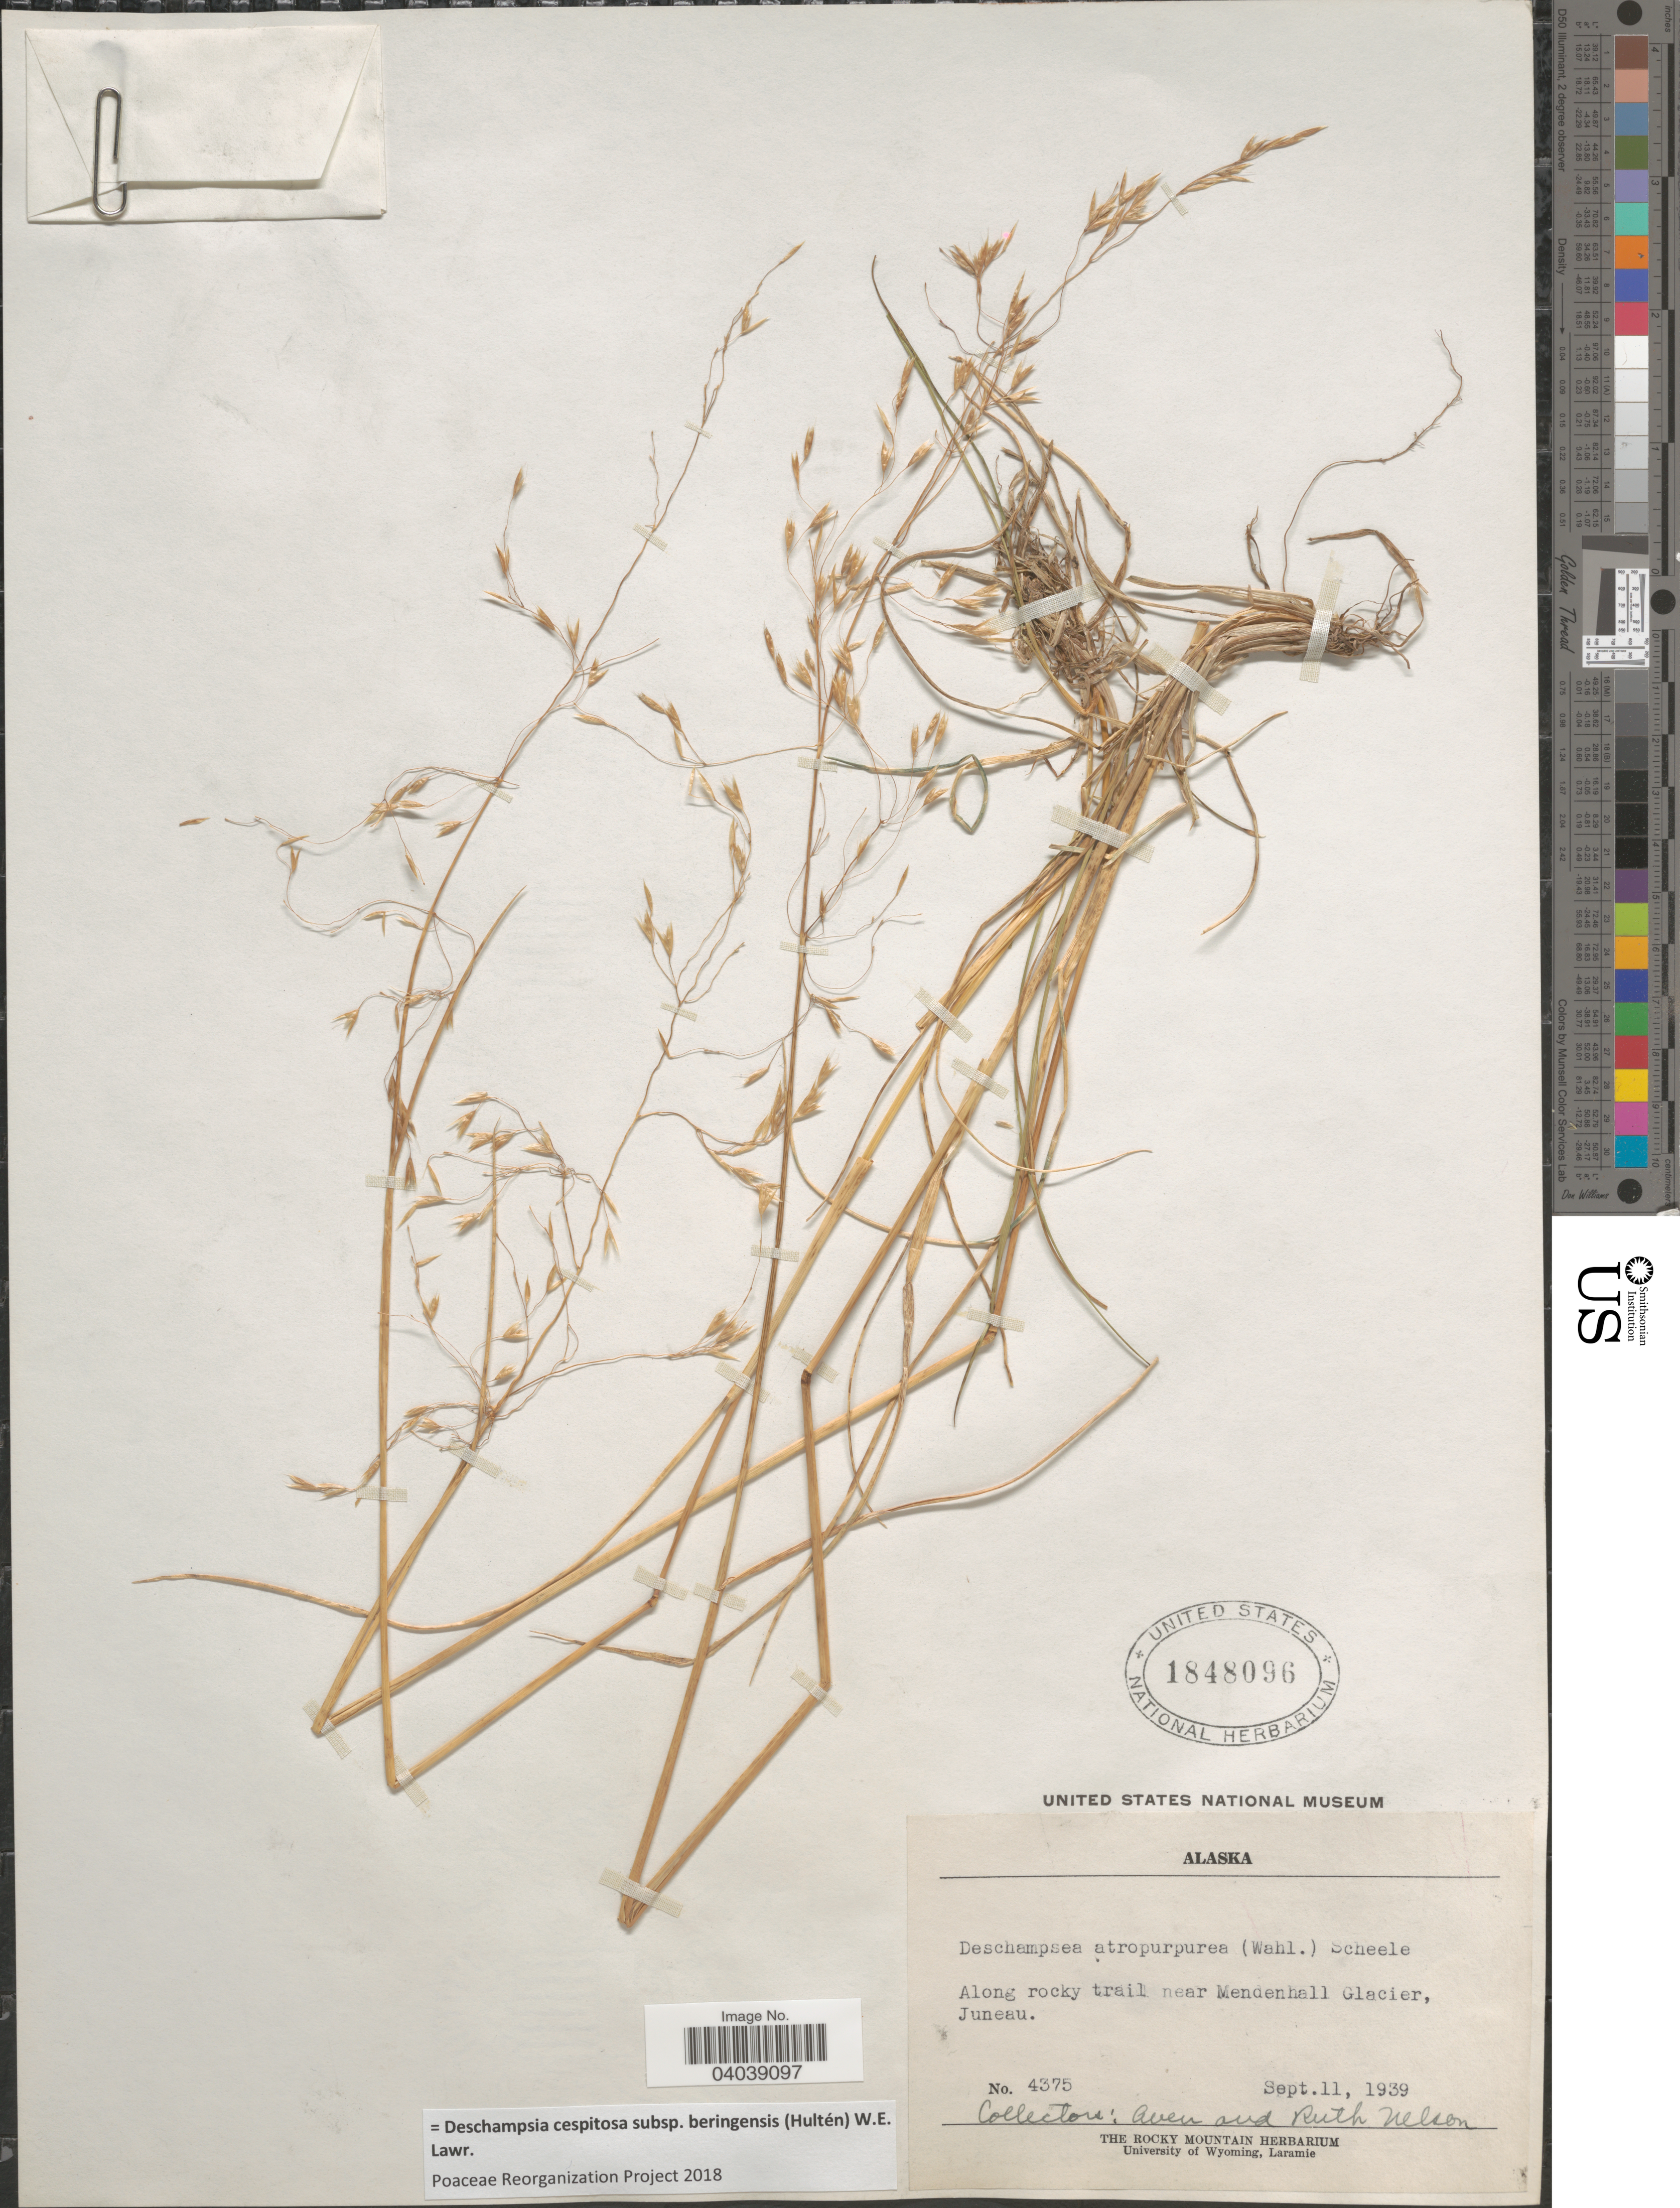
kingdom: Plantae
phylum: Tracheophyta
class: Liliopsida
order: Poales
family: Poaceae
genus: Deschampsia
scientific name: Deschampsia cespitosa subsp. beringensis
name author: (Hultén) Lawrence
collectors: A. Nelson & R. A. Nelson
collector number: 4375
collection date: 1939-09-11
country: United States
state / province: Alaska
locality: Along rocky trail near Mendenhall Glacier, Juneau.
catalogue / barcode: US 1848096